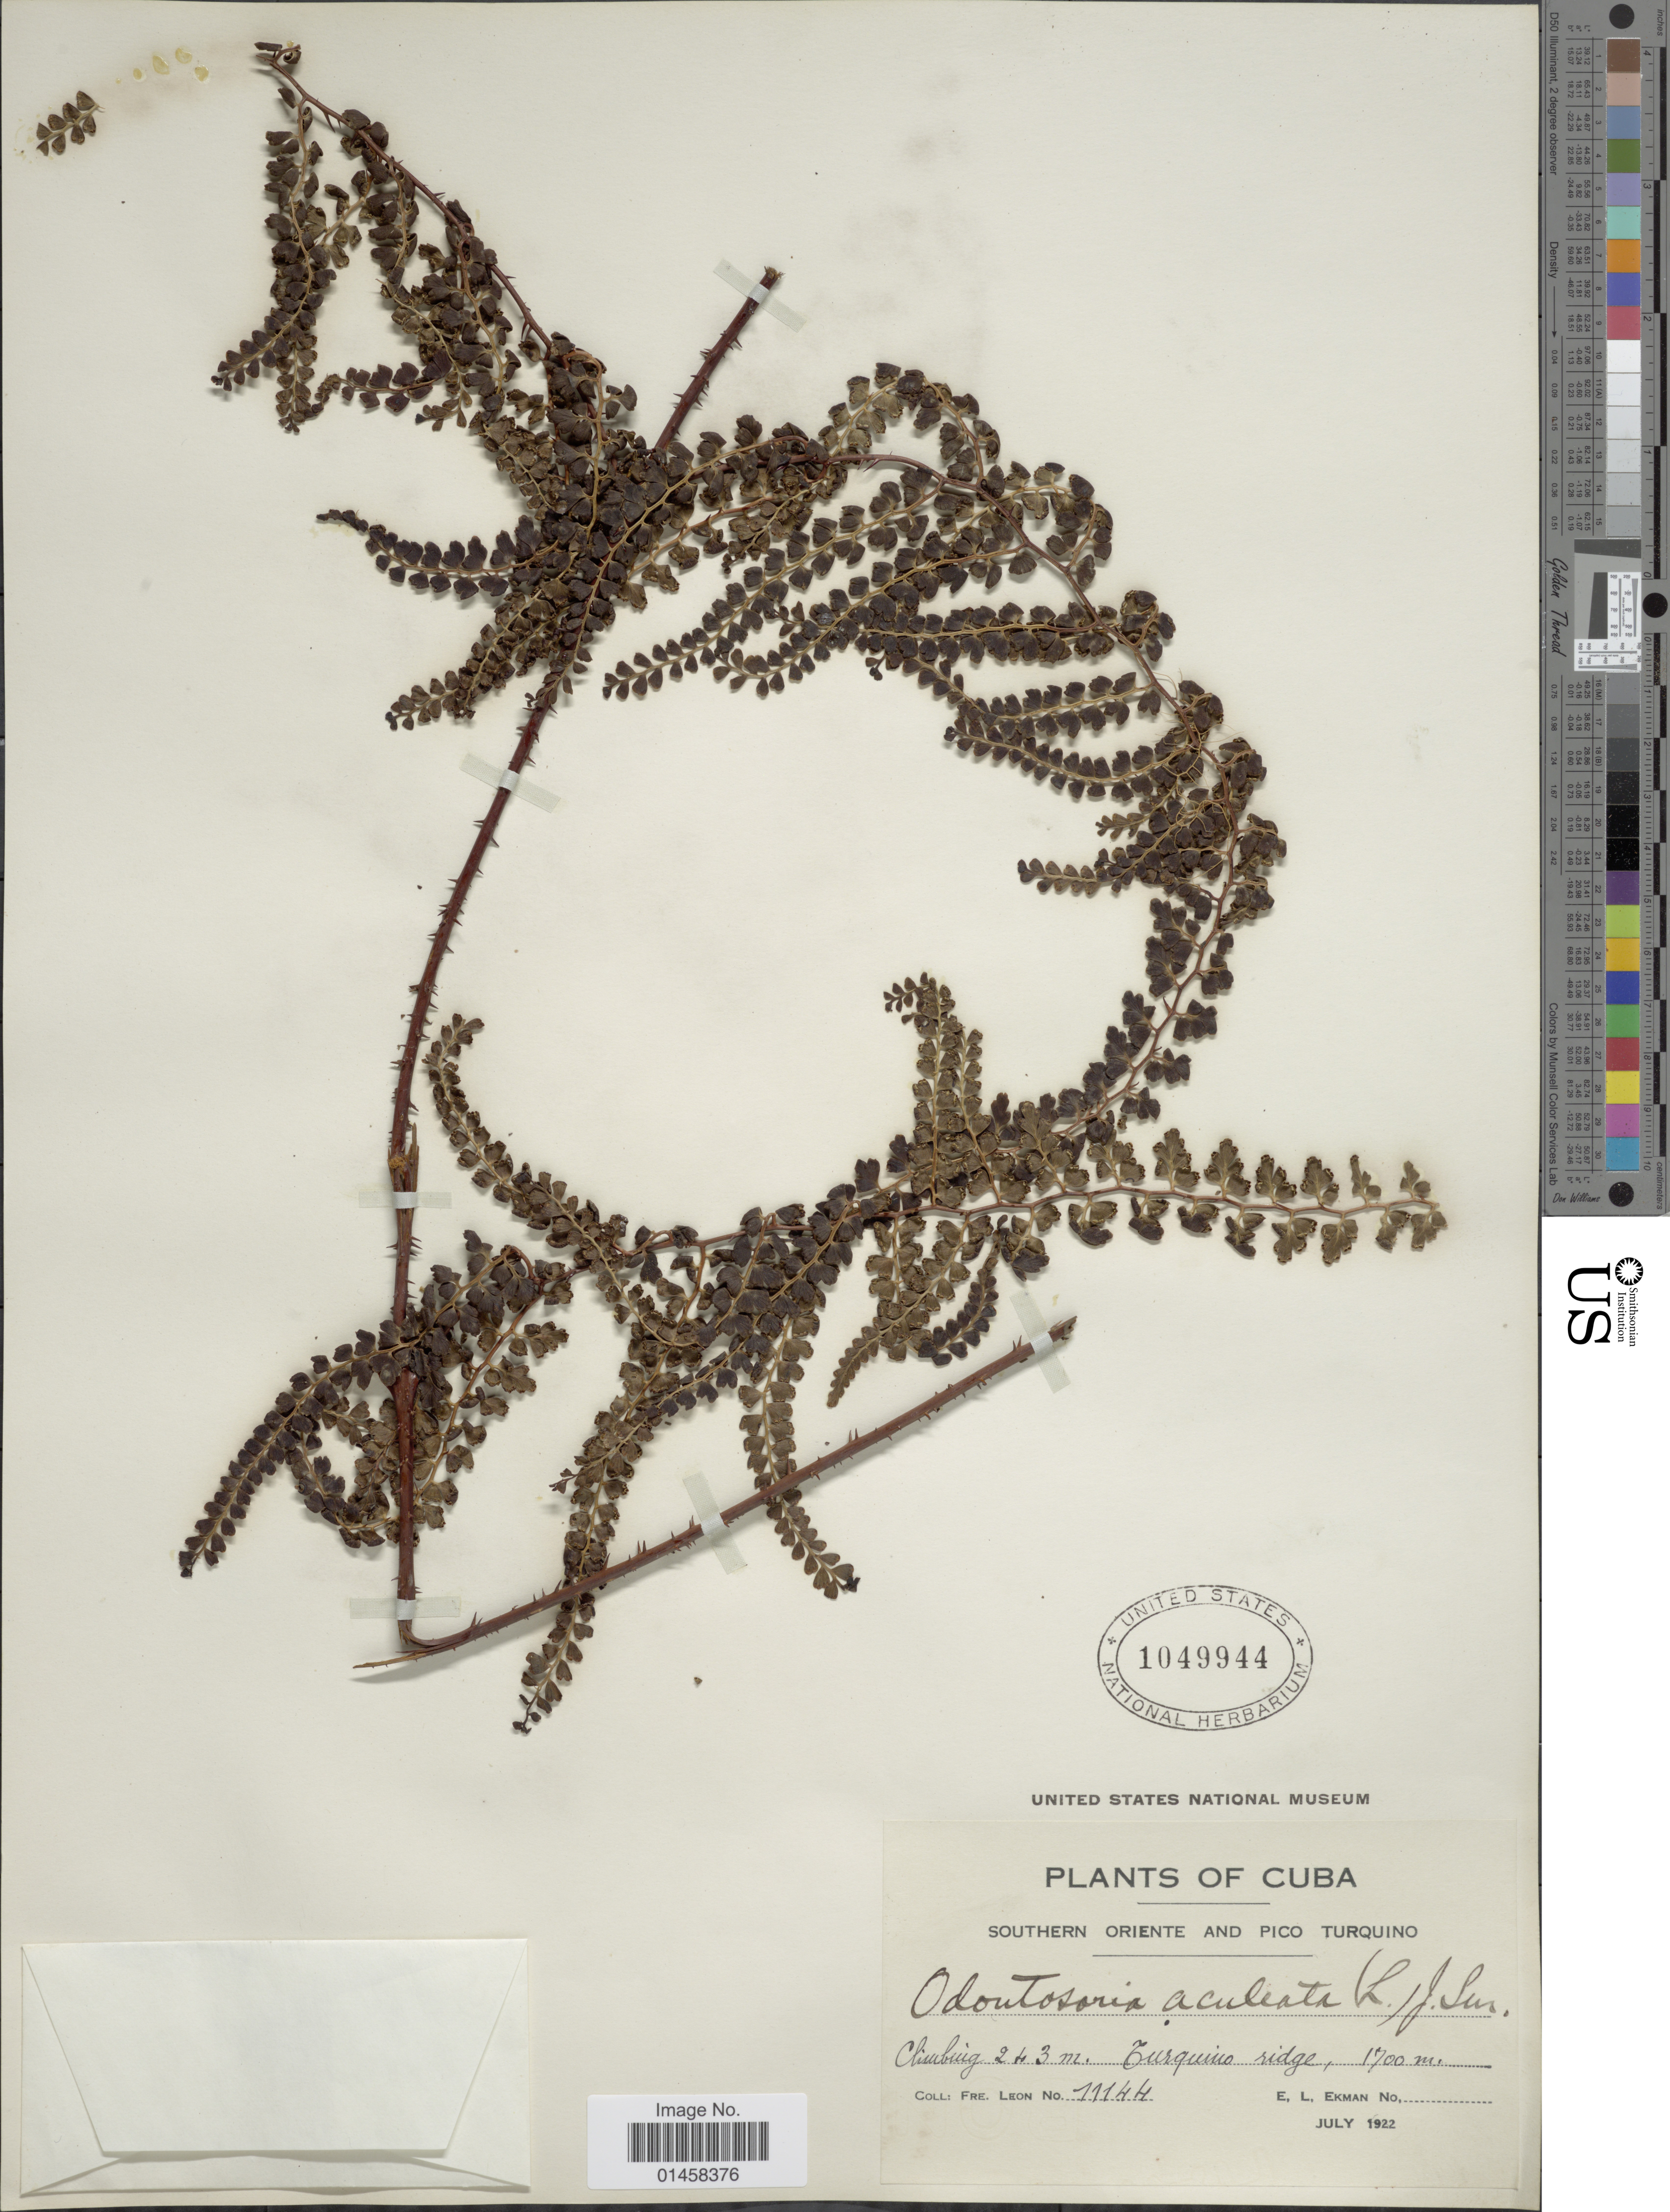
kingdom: Plantae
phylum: Tracheophyta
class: Polypodiopsida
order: Polypodiales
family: Lindsaeaceae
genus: Odontosoria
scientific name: Odontosoria aculeata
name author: (L.) J. Sm.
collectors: Bro. León & E. L. Ekman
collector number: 11144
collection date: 1922-07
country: Cuba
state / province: Oriente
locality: Southern Oriente and Pico Turquino, Chiuabuig 243 m, Turquino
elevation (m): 1700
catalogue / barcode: US 1049944